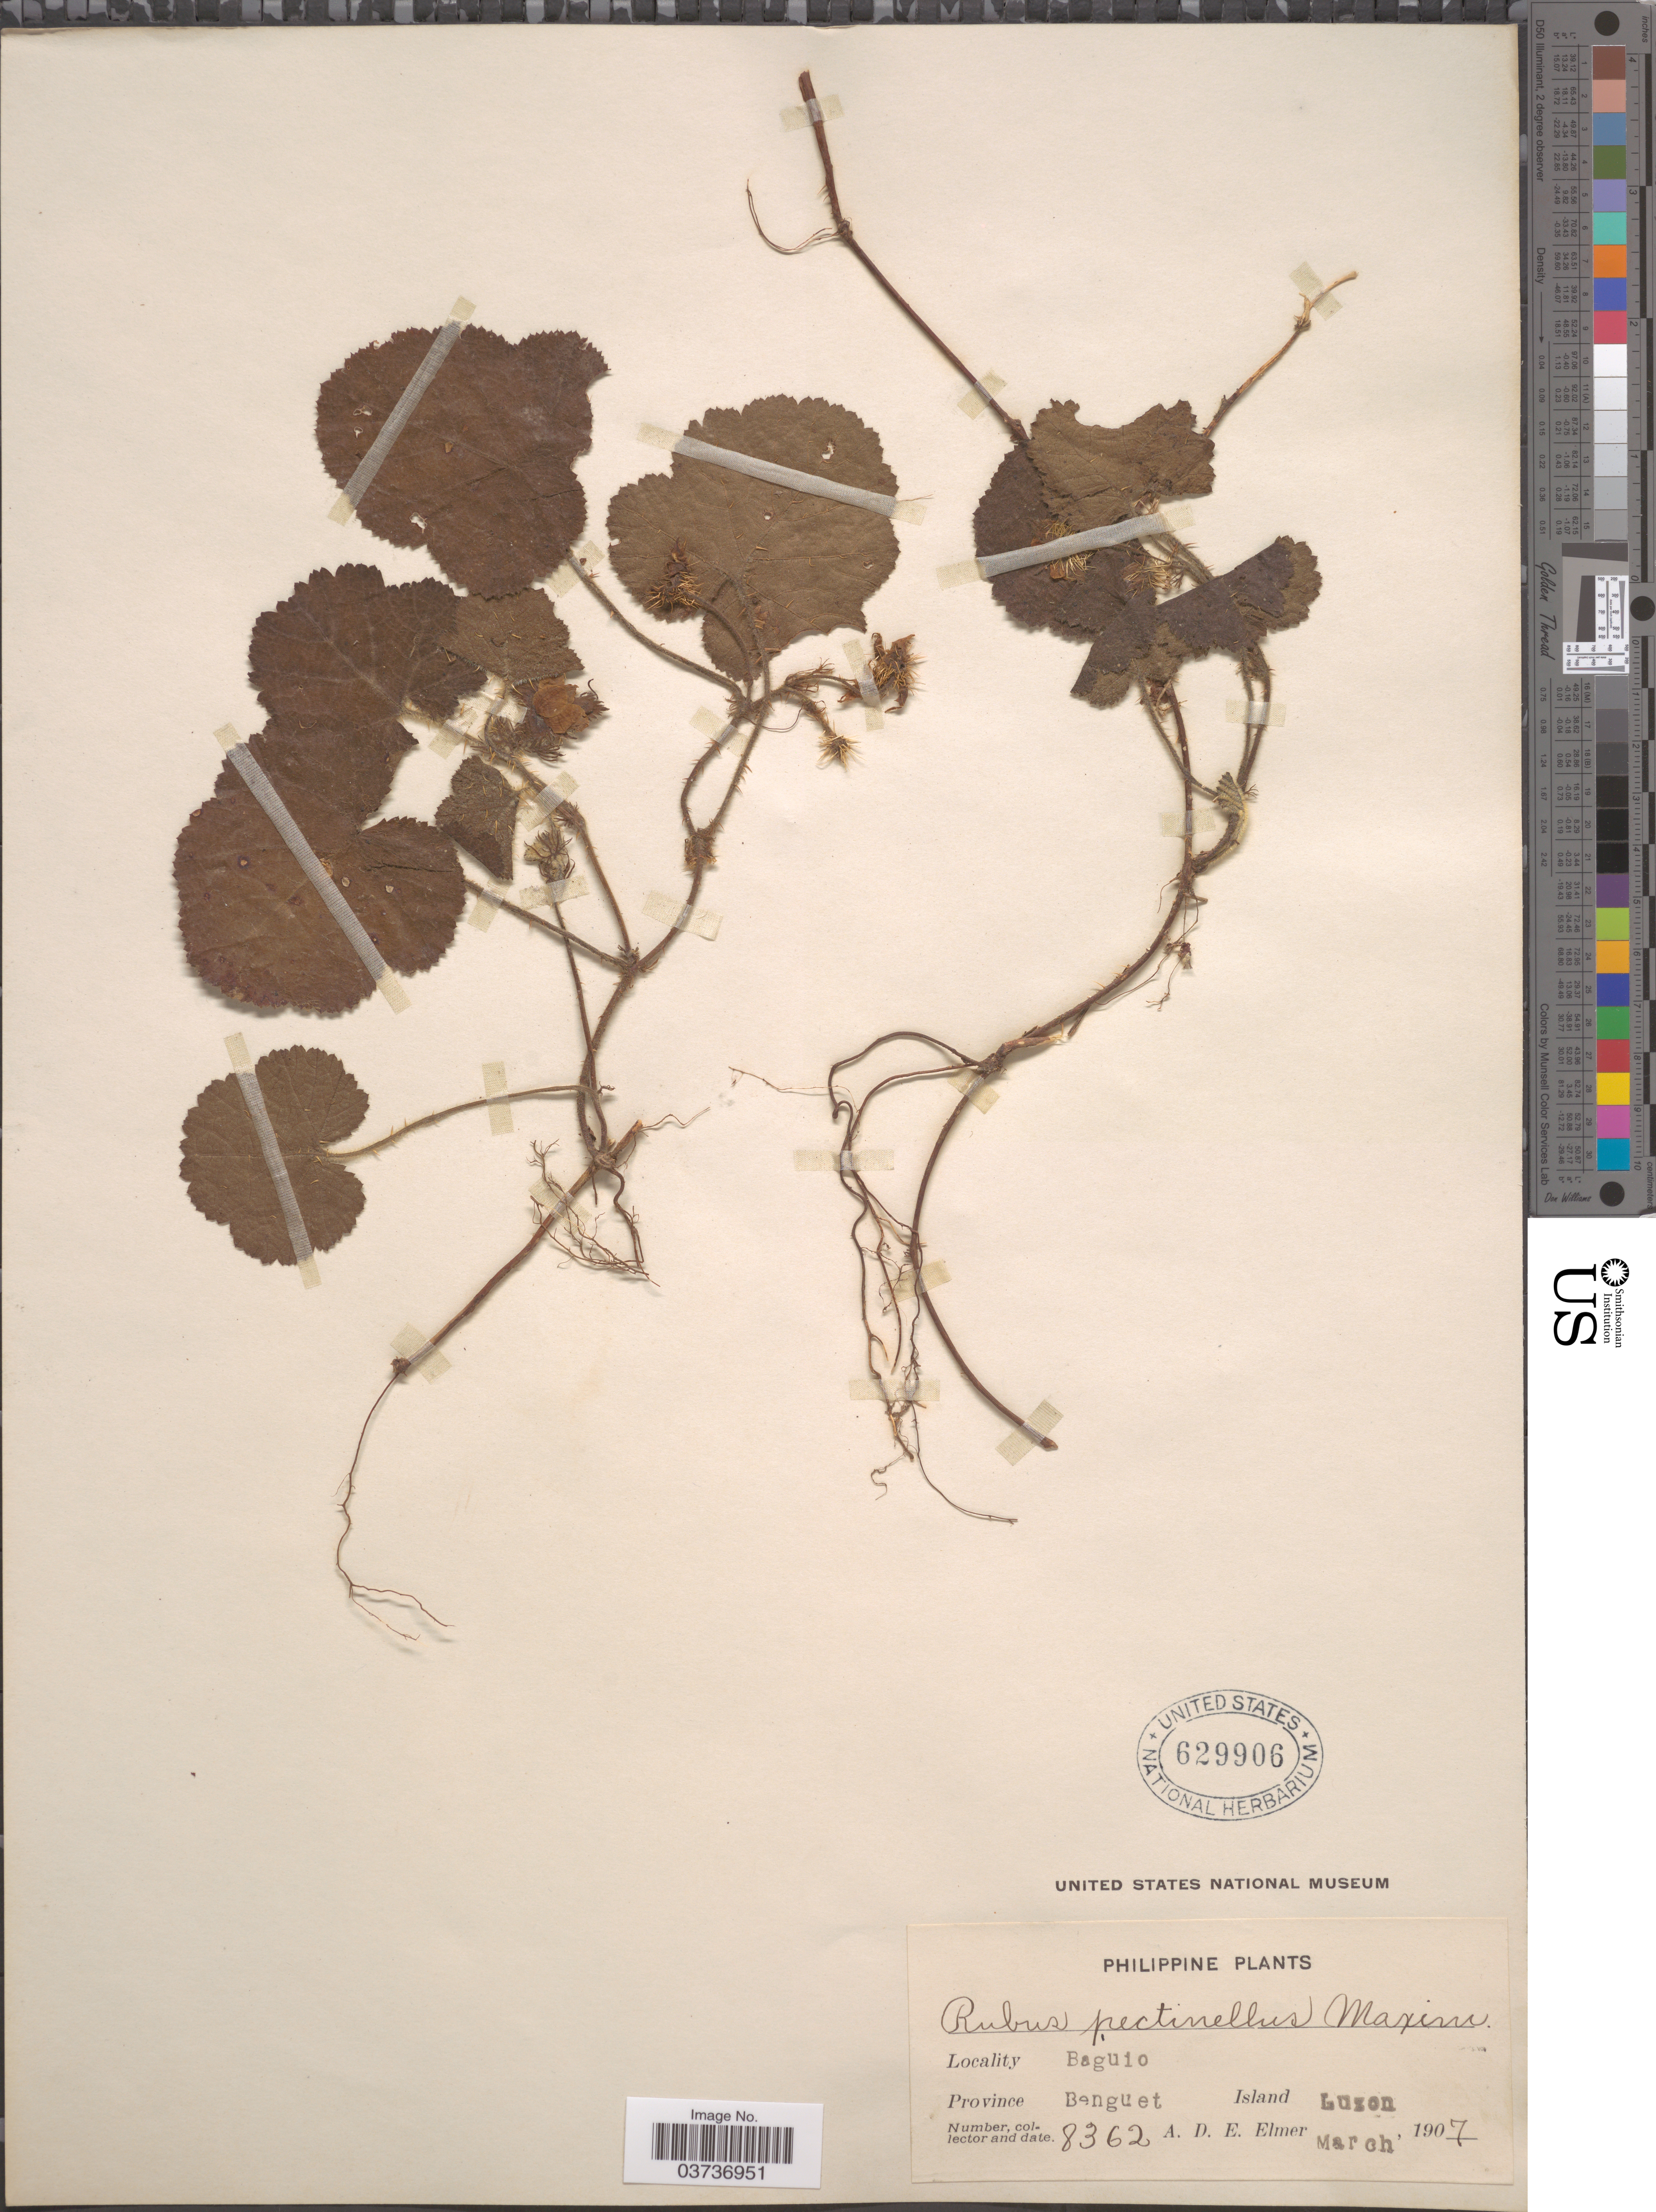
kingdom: Plantae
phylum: Tracheophyta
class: Magnoliopsida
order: Rosales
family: Rosaceae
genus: Rubus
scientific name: Rubus pectinellus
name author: Maxim.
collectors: A. D. E. Elmer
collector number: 8362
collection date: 1907-03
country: Philippines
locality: Baguio. Province Benguet. Island Luzon.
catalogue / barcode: US 629906